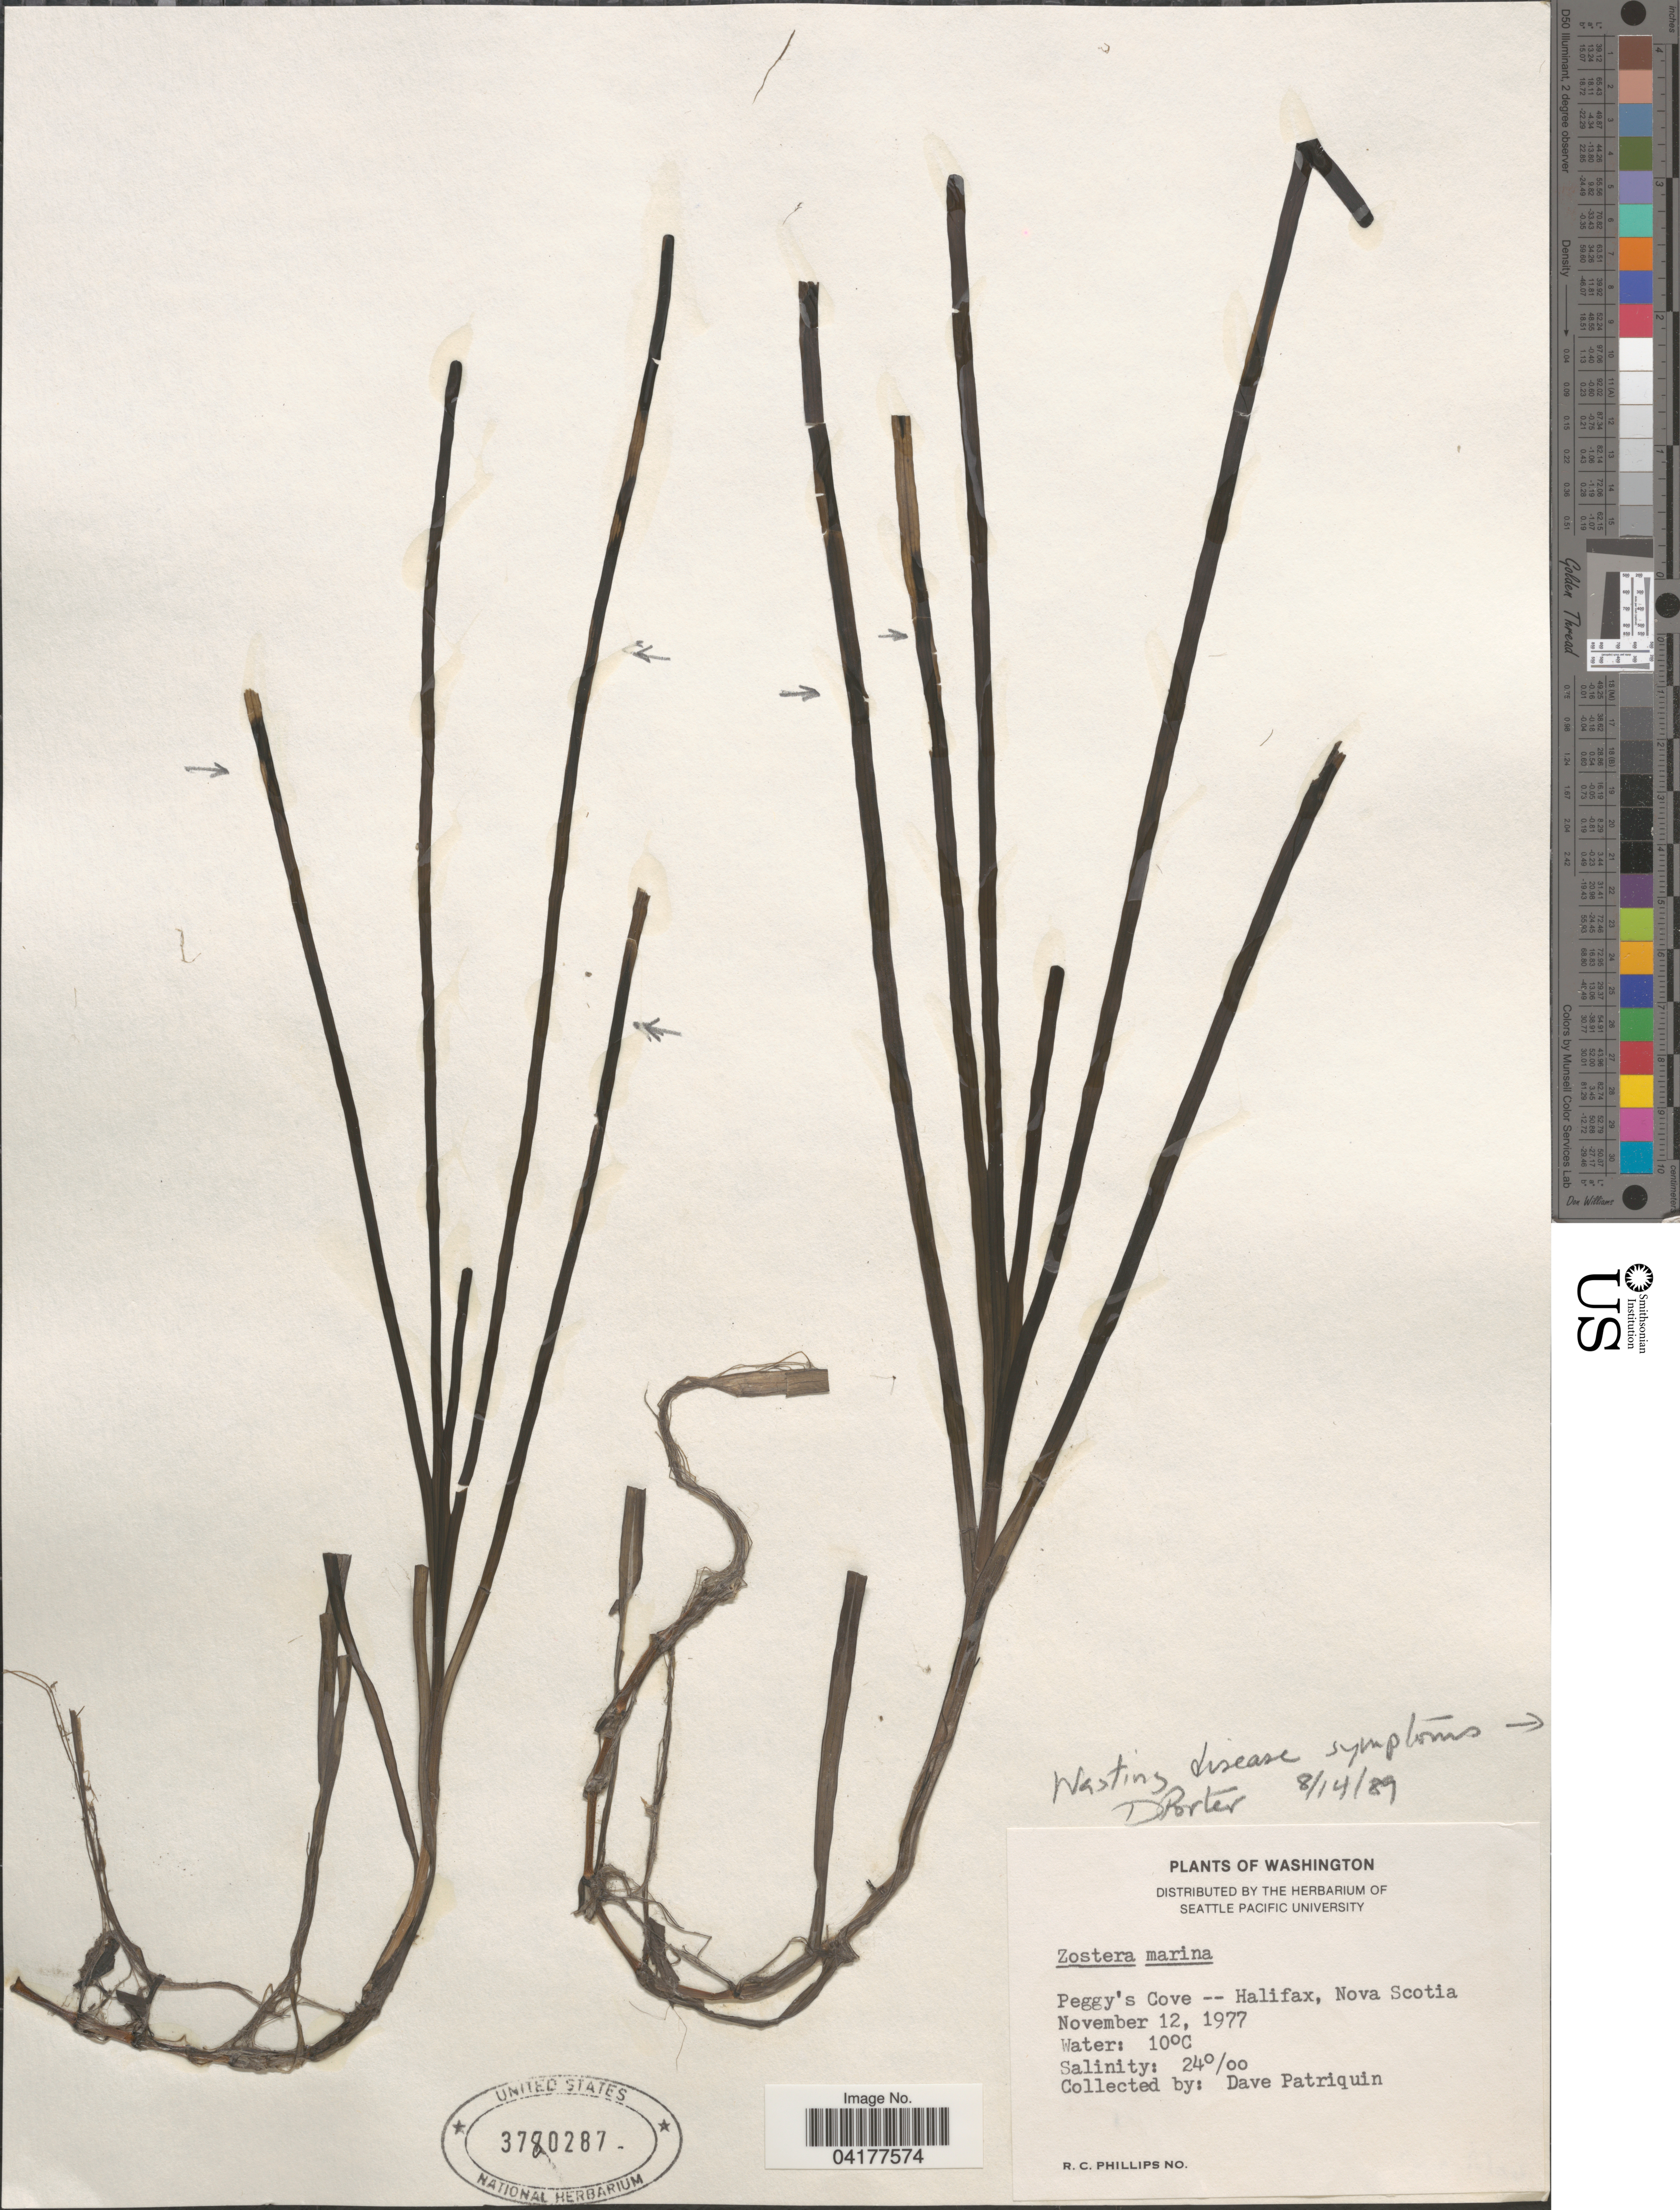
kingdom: Plantae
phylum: Tracheophyta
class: Liliopsida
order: Alismatales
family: Zosteraceae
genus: Zostera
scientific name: Zostera marina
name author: L.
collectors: D. Patriquin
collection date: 1977-11-12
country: Canada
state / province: Nova Scotia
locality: Peggy's Cove -- Halifax.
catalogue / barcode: US 3780287